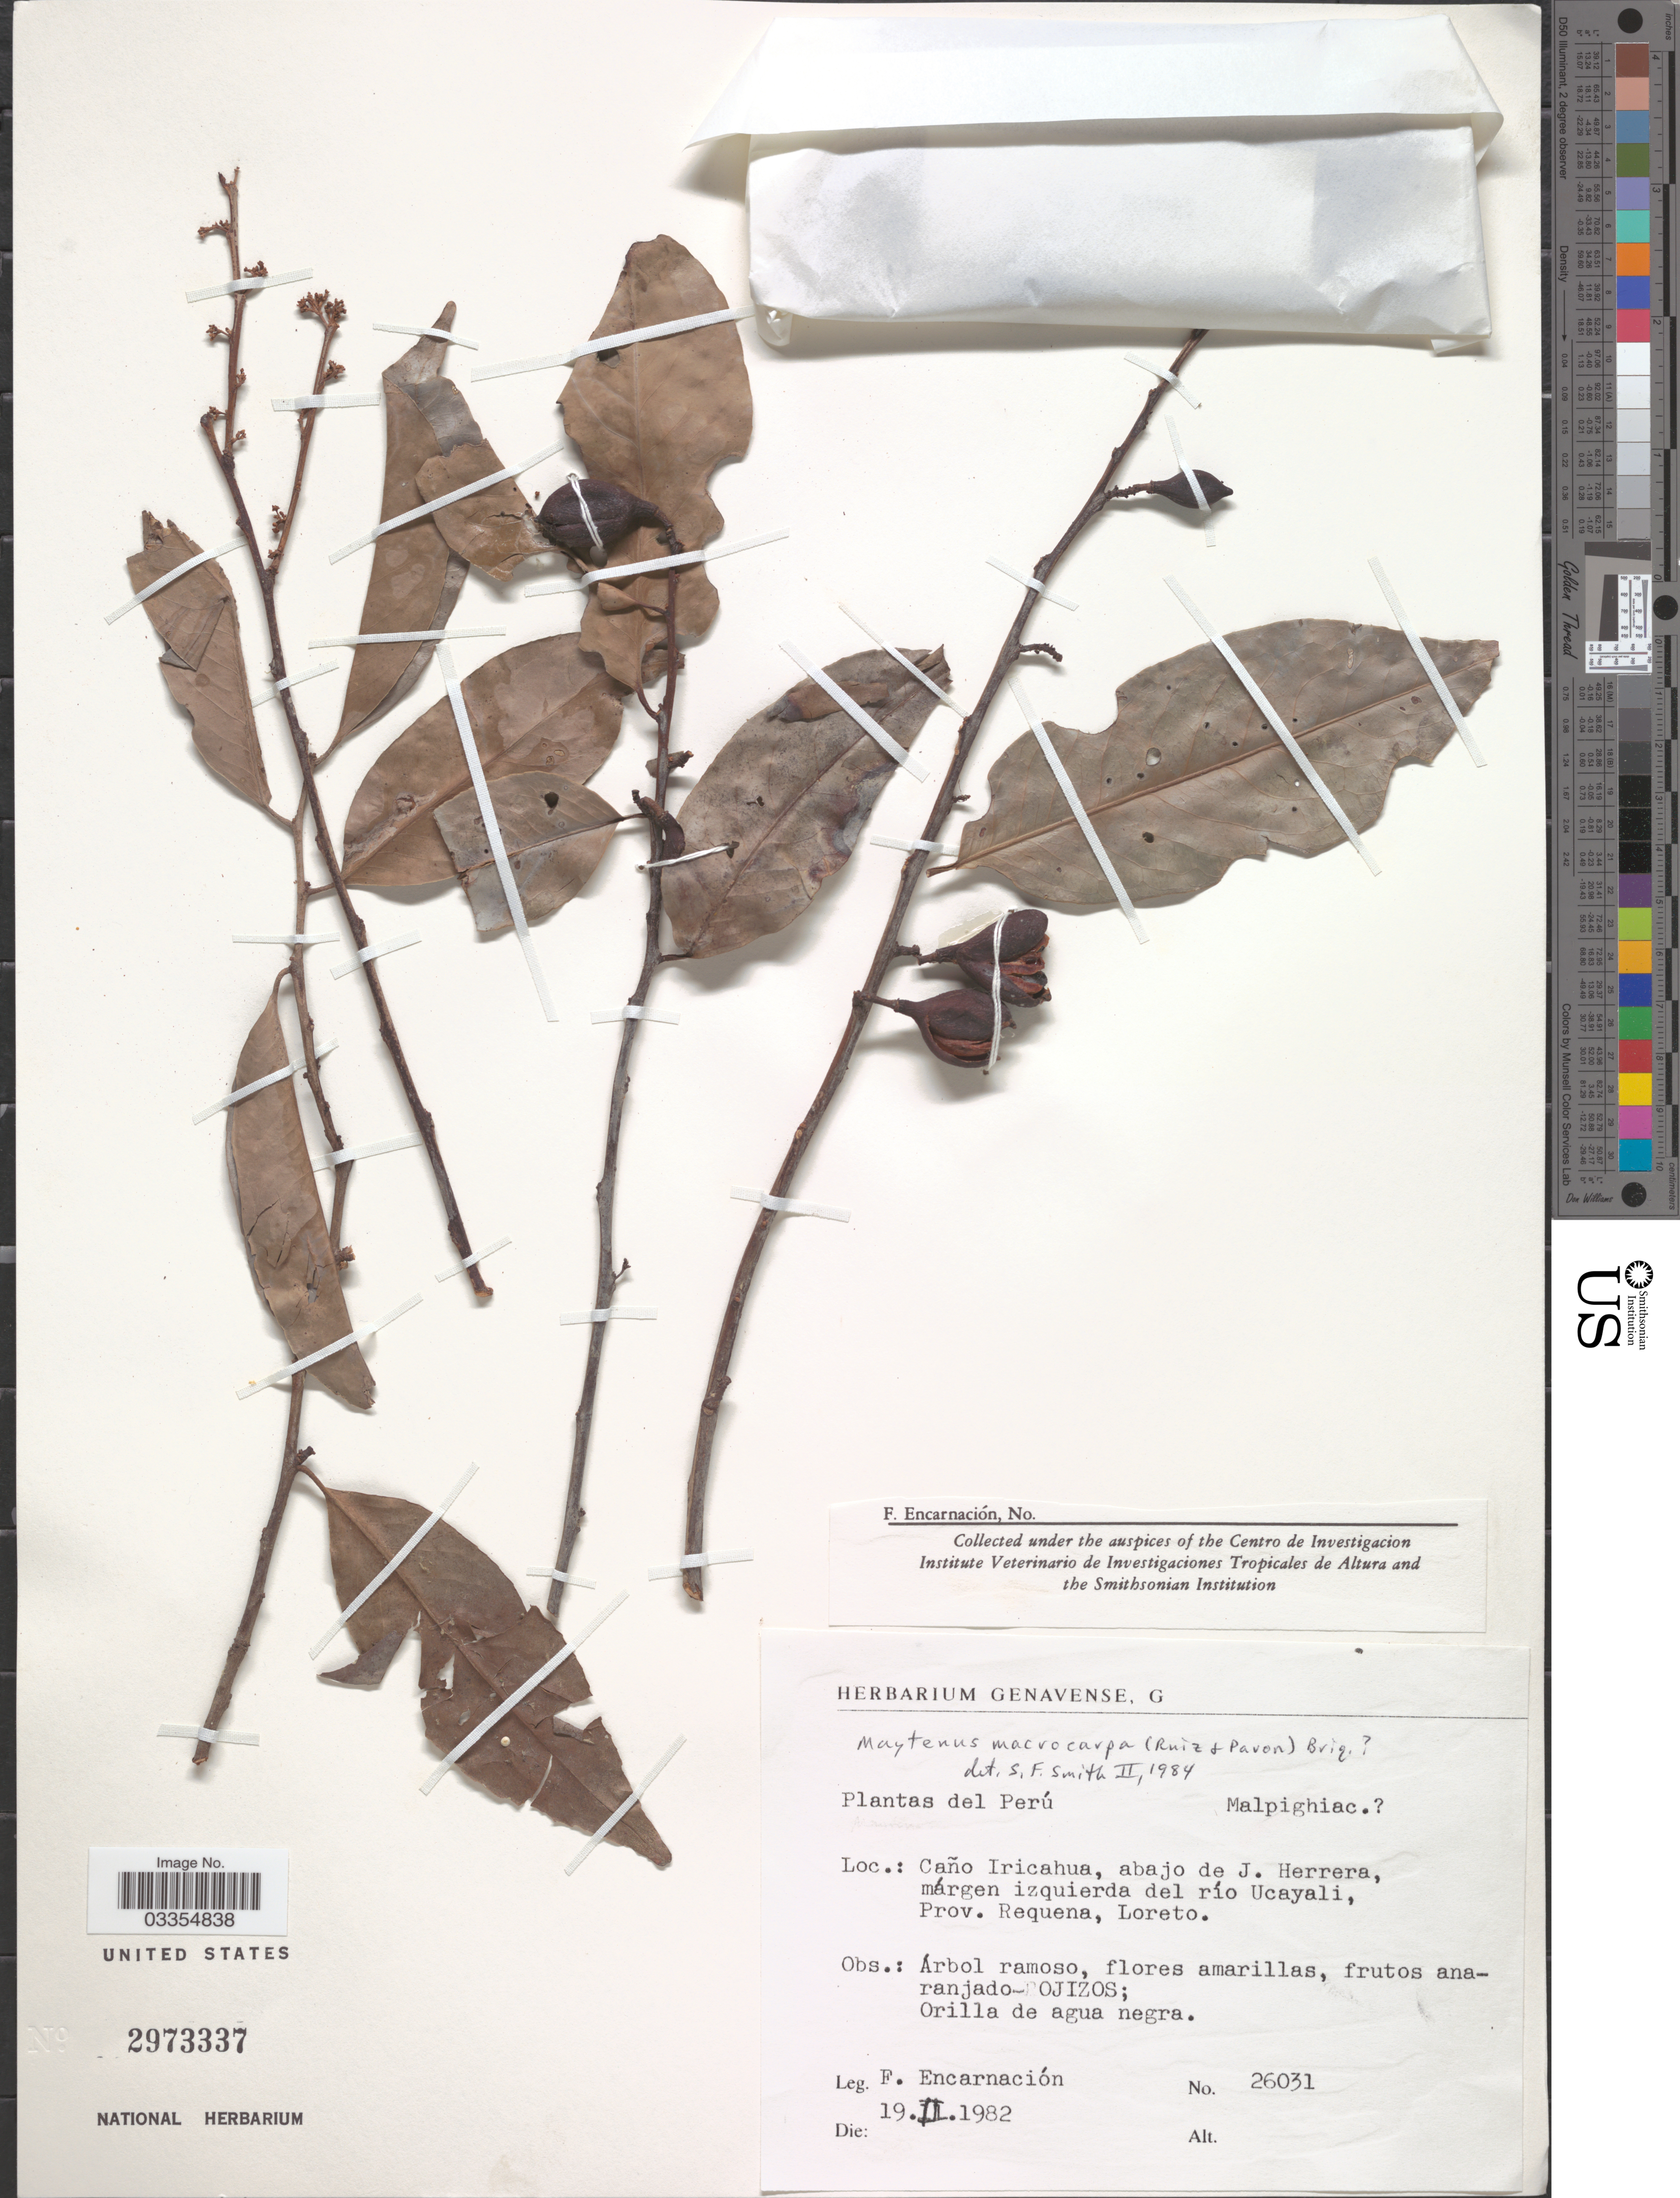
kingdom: Plantae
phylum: Tracheophyta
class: Magnoliopsida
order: Celastrales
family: Celastraceae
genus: Maytenus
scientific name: Maytenus macrocarpa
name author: (Ruiz & Pav.) Briq.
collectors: F. Encarnación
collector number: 26031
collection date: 1982-02-19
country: Peru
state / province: Loreto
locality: Caño Iricahua, abajo de J. Herrera, márgen izquierda del río Ucayali, Prov. Requena.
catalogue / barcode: US 2973337